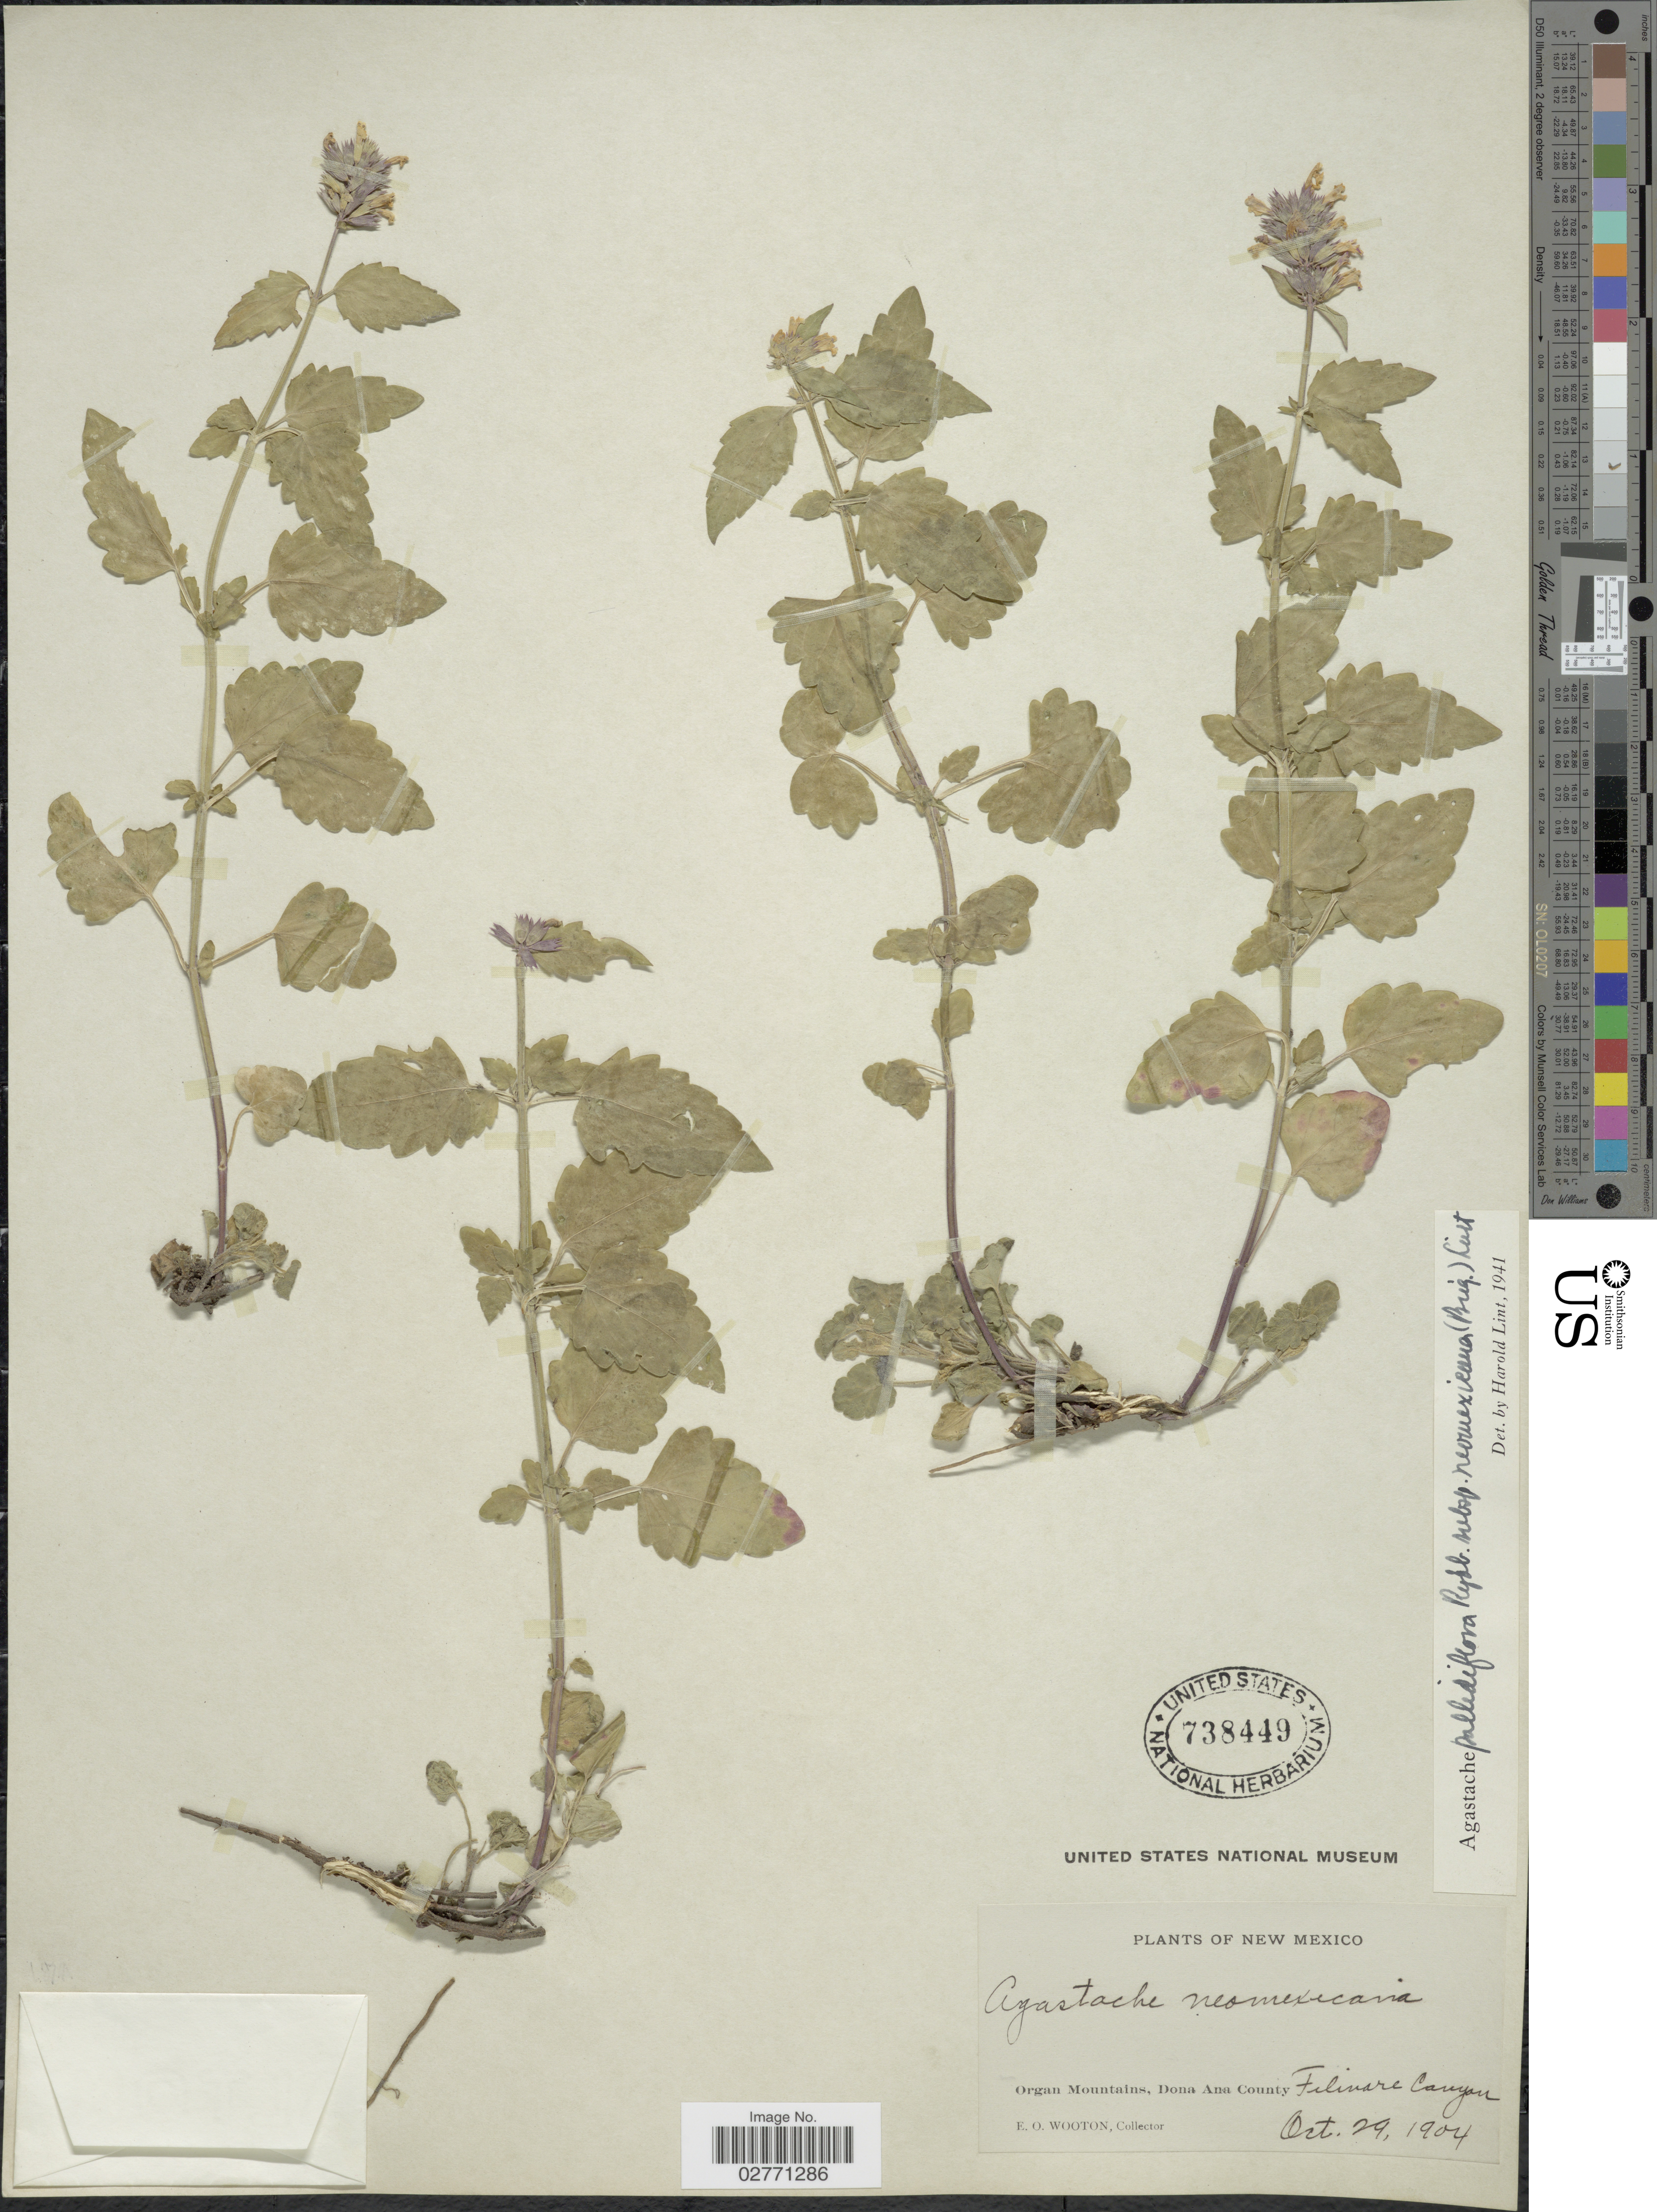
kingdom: Plantae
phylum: Tracheophyta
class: Magnoliopsida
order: Lamiales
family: Lamiaceae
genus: Agastache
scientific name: Agastache pallidiflora subsp. neomexicana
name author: (Briq.) Lint & Epling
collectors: E. O. Wooton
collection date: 1904-10-29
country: United States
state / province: New Mexico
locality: Organ Mountains, Dona Ana County. Fillmore Canyon.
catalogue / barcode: US 738449